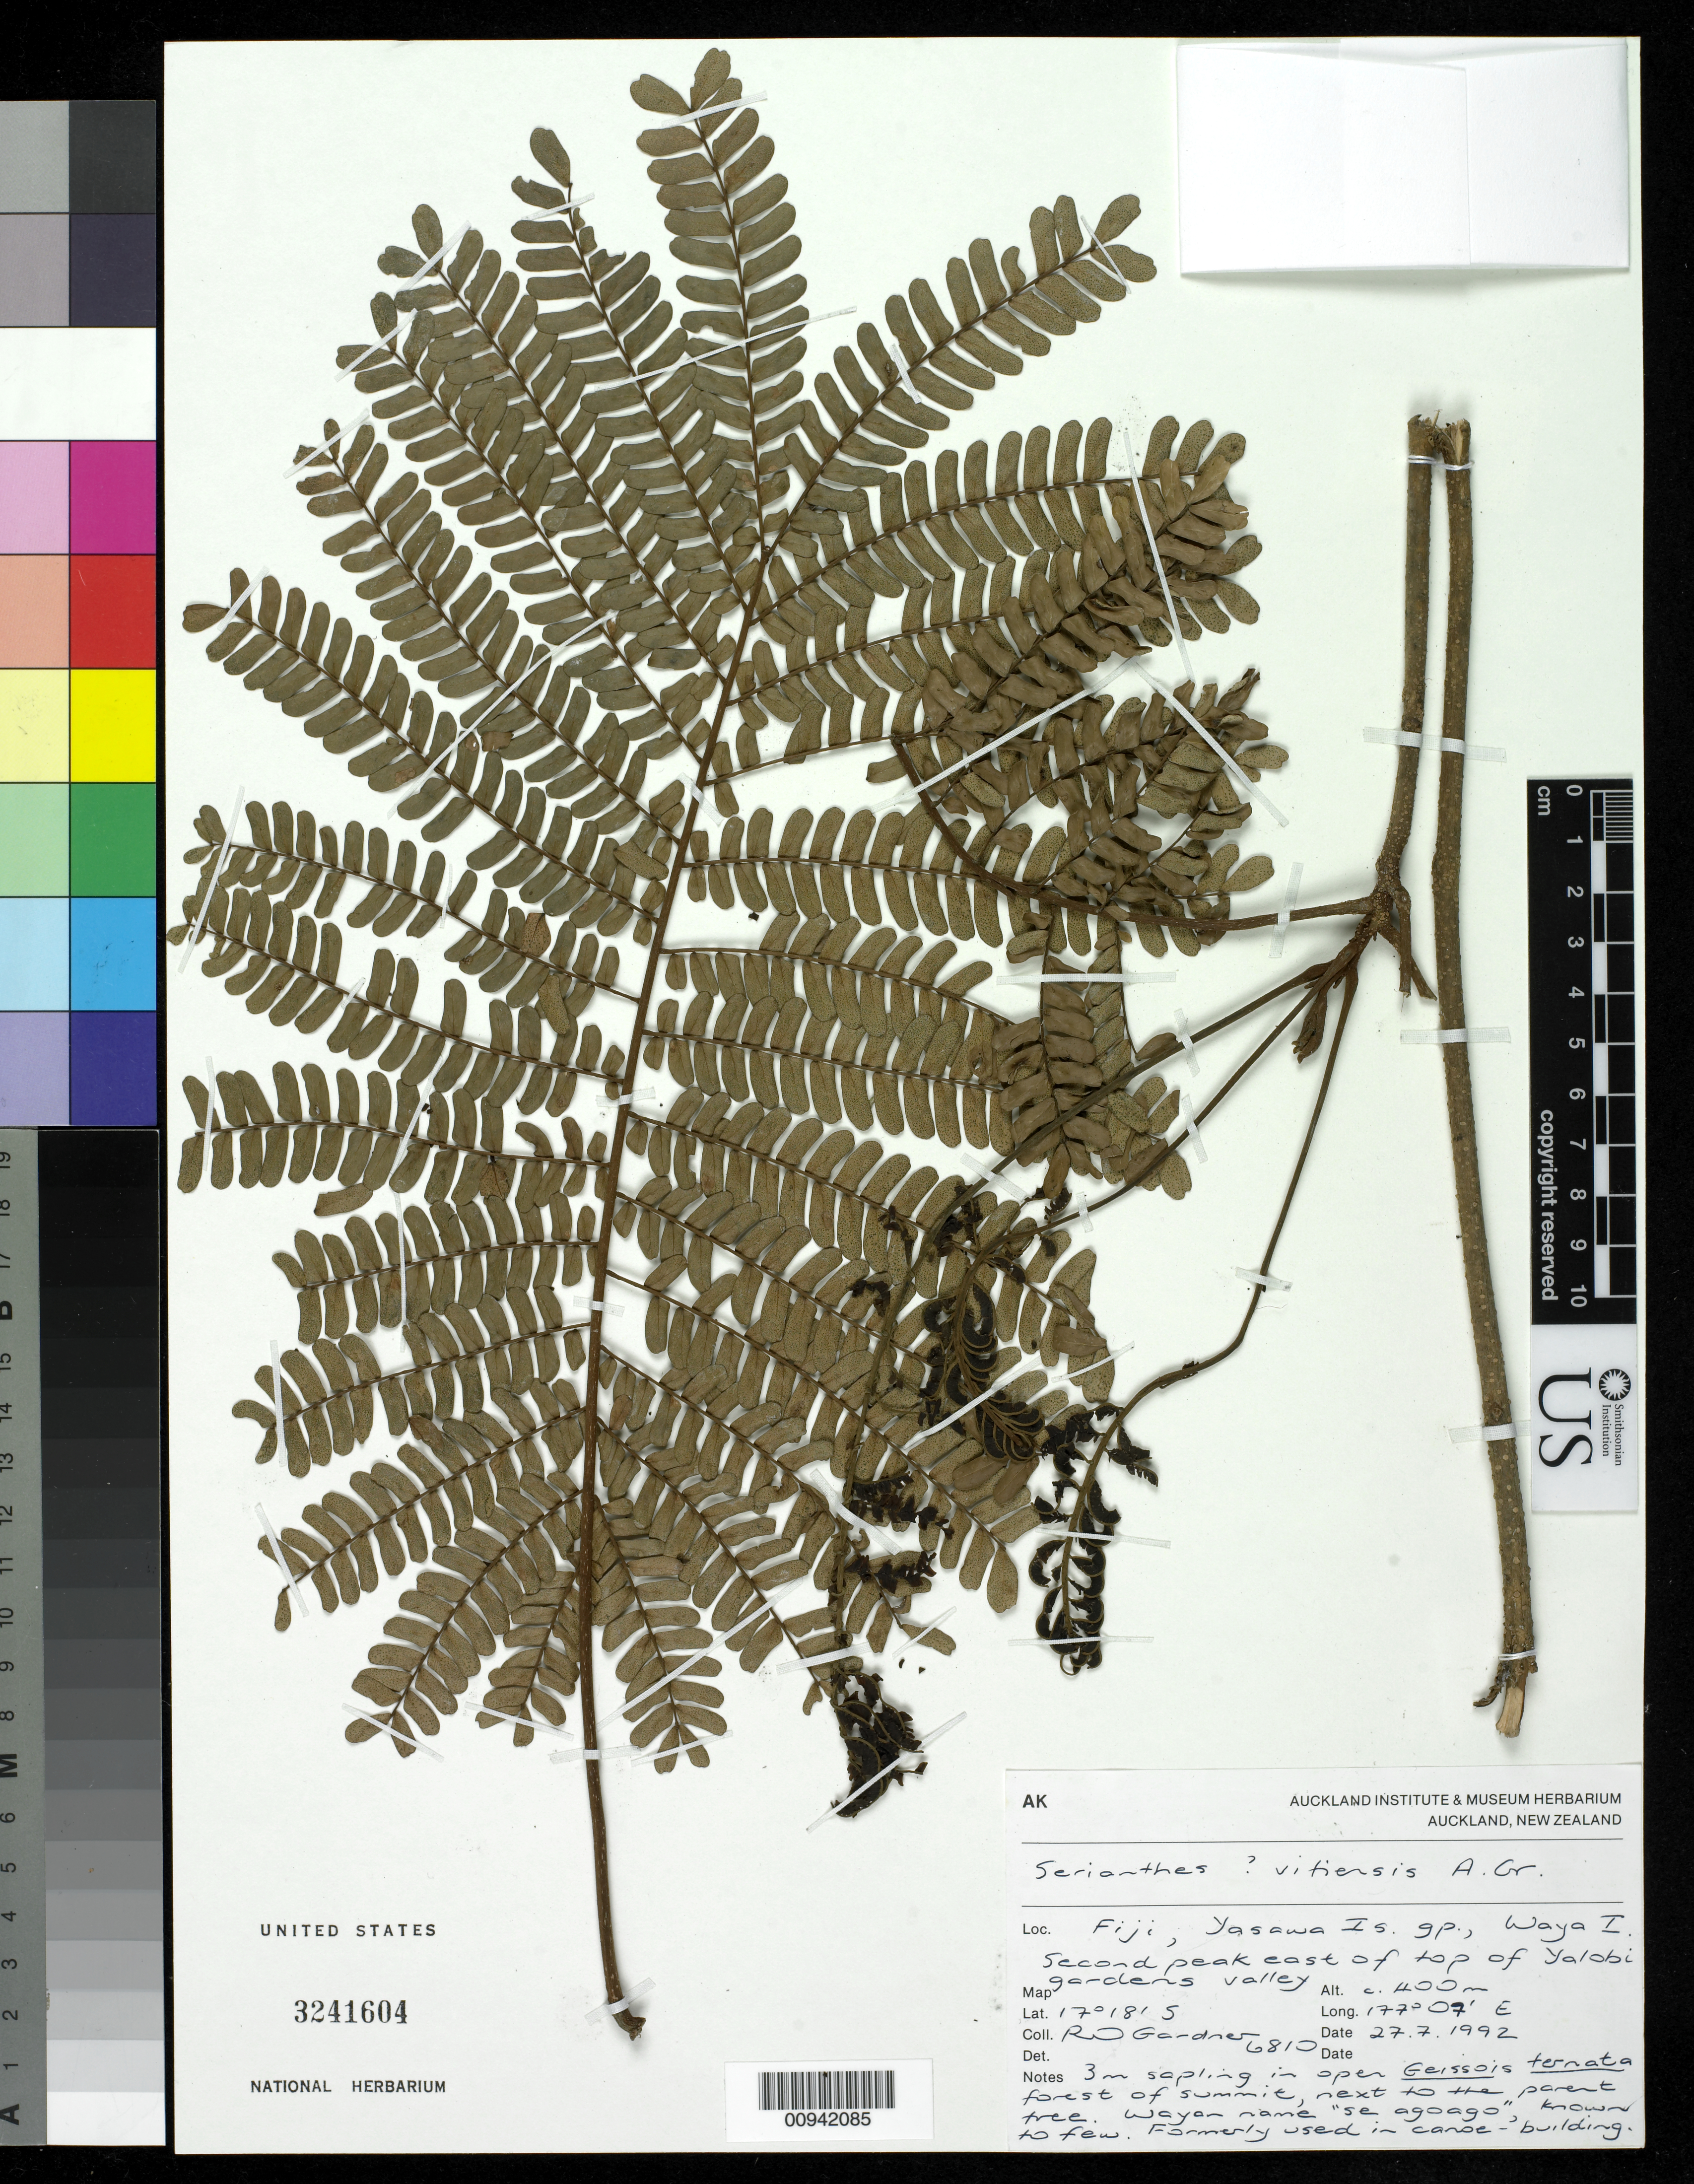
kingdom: Plantae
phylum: Tracheophyta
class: Magnoliopsida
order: Fabales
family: Fabaceae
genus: Serianthes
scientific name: Serianthes vitiensis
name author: A. Gray in Wilkes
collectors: R. O. Gardner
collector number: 6810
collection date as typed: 27 Jul 1992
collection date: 1992-07-27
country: Fiji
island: Waya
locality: Second peak east of top of Yalobi gardens valley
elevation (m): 400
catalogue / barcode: US 3241604